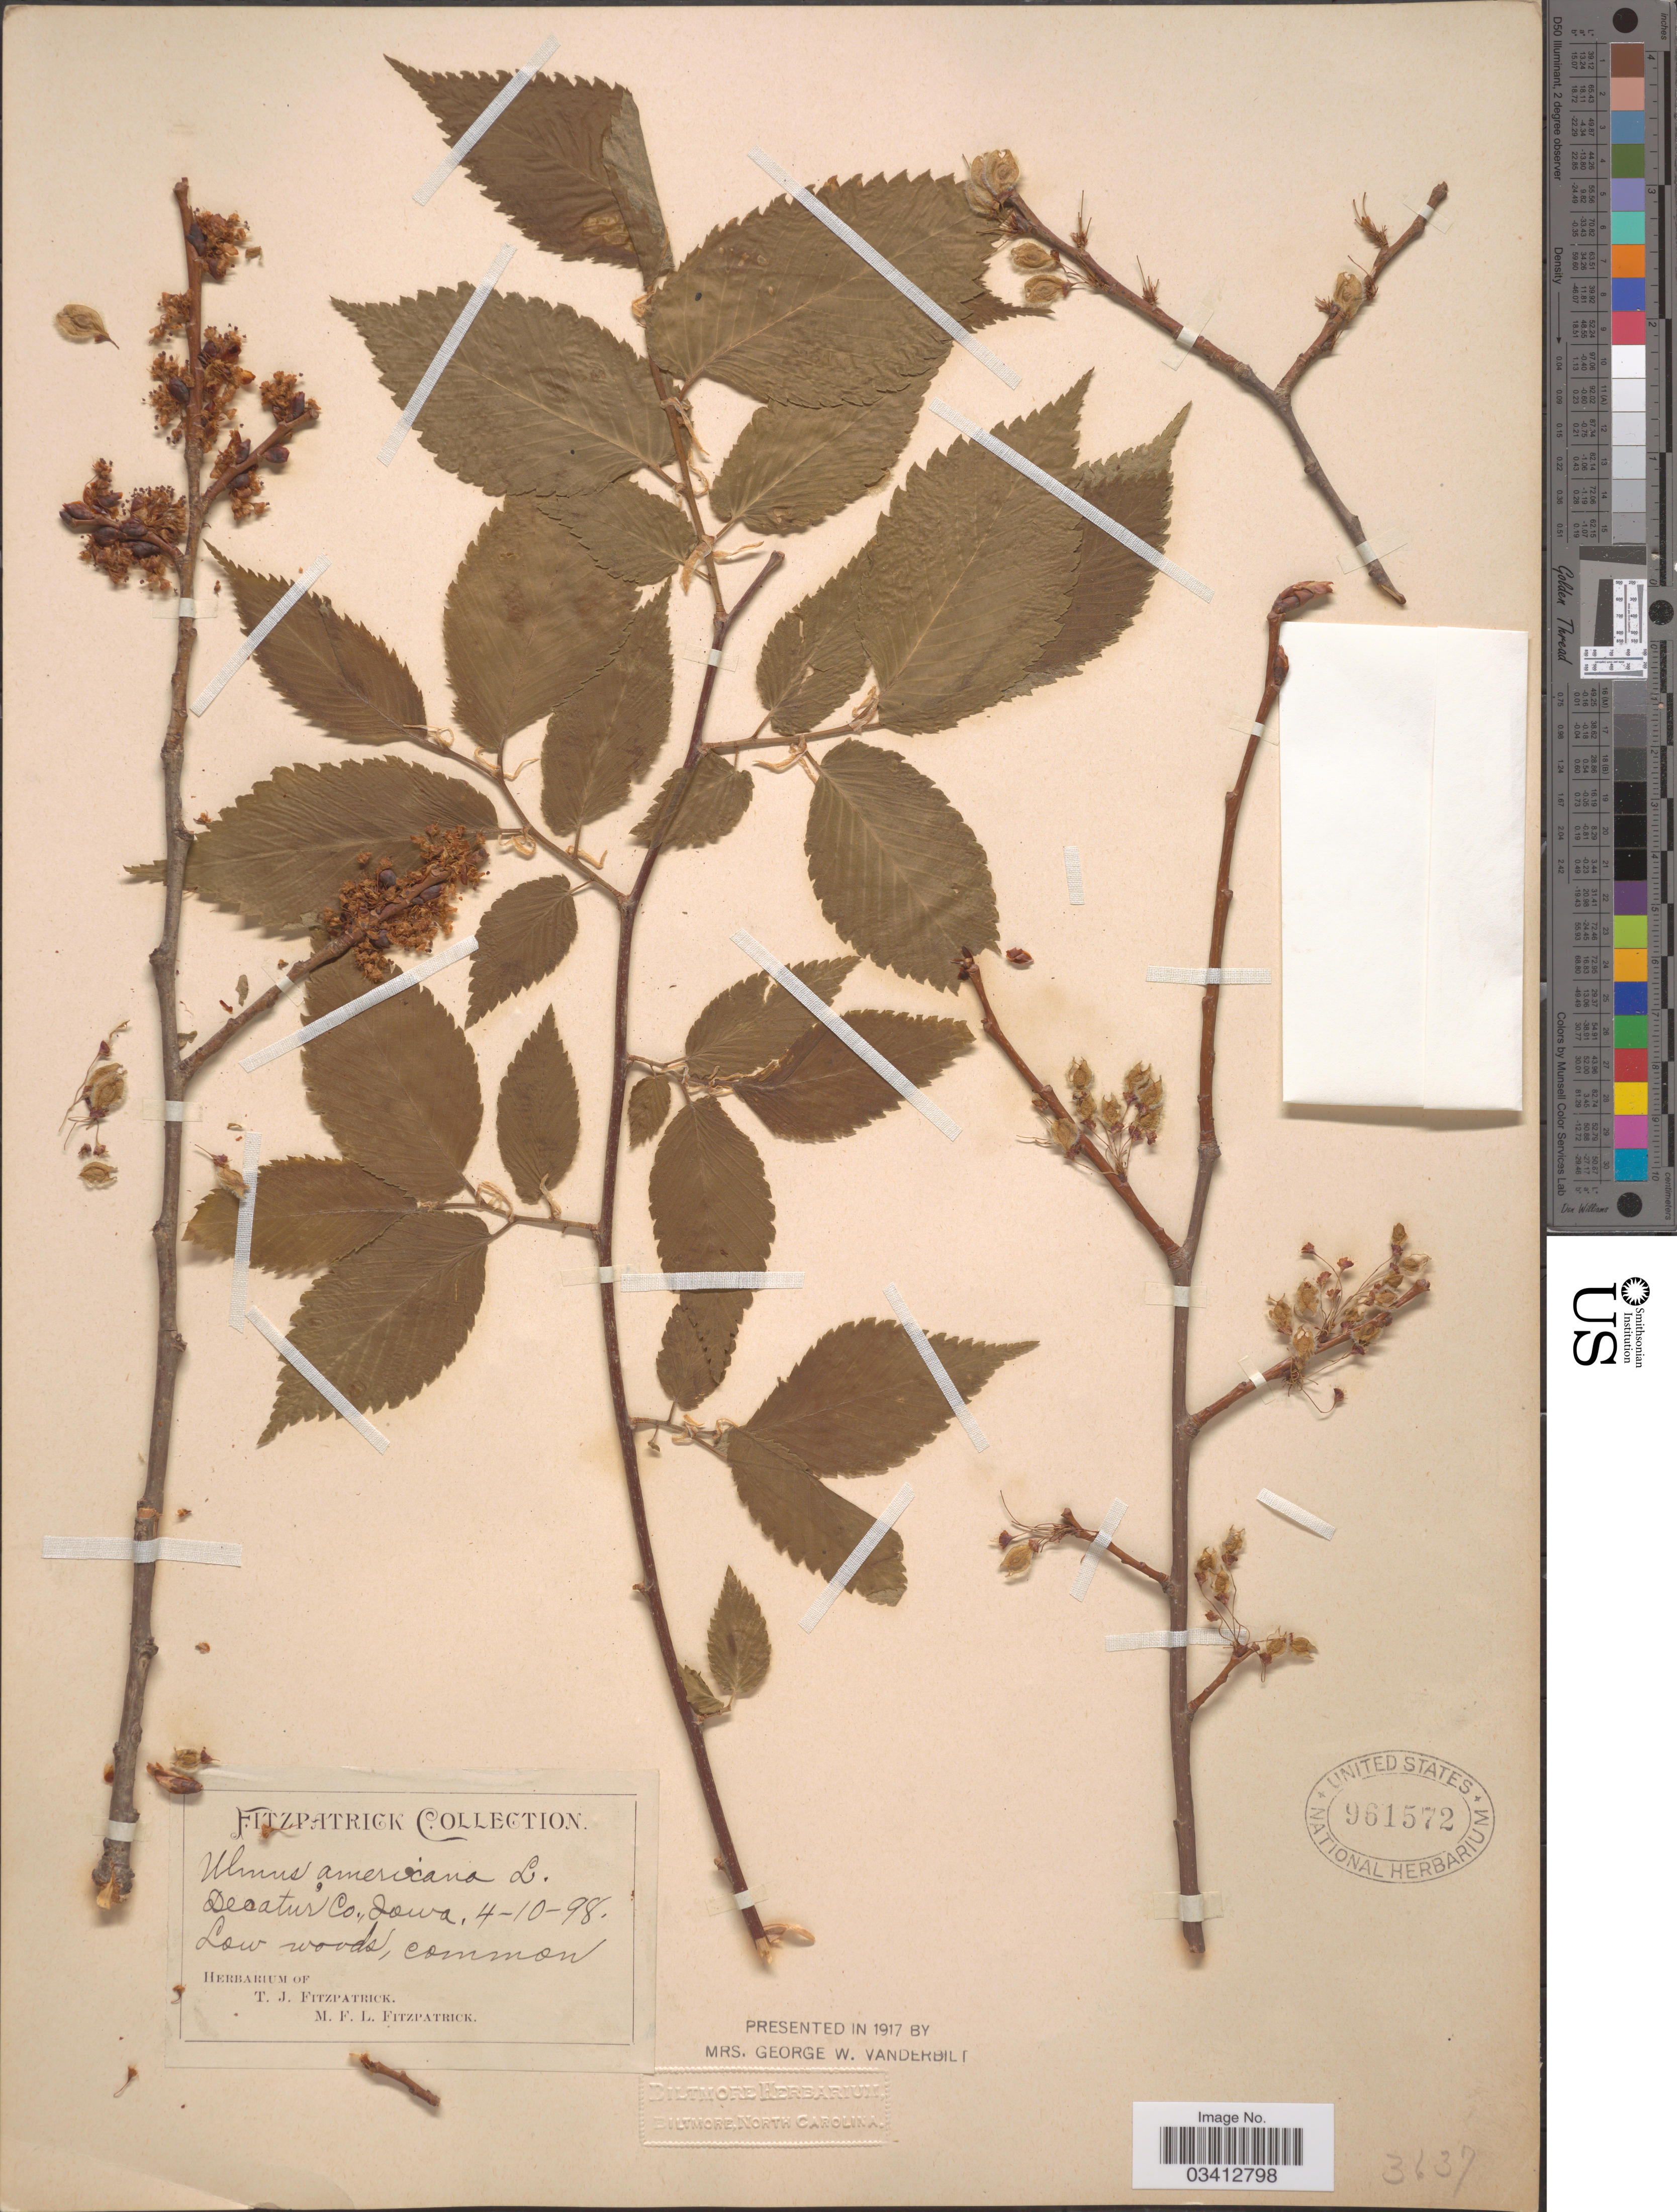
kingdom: Plantae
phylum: Tracheophyta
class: Magnoliopsida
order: Rosales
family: Ulmaceae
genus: Ulmus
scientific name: Ulmus americana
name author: L.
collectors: T. Fitzpatrick & M. Fitzpatrick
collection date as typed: Transcribed d/m/y: 10/4/98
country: United States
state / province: Iowa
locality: Decatur Co.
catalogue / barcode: US 961572